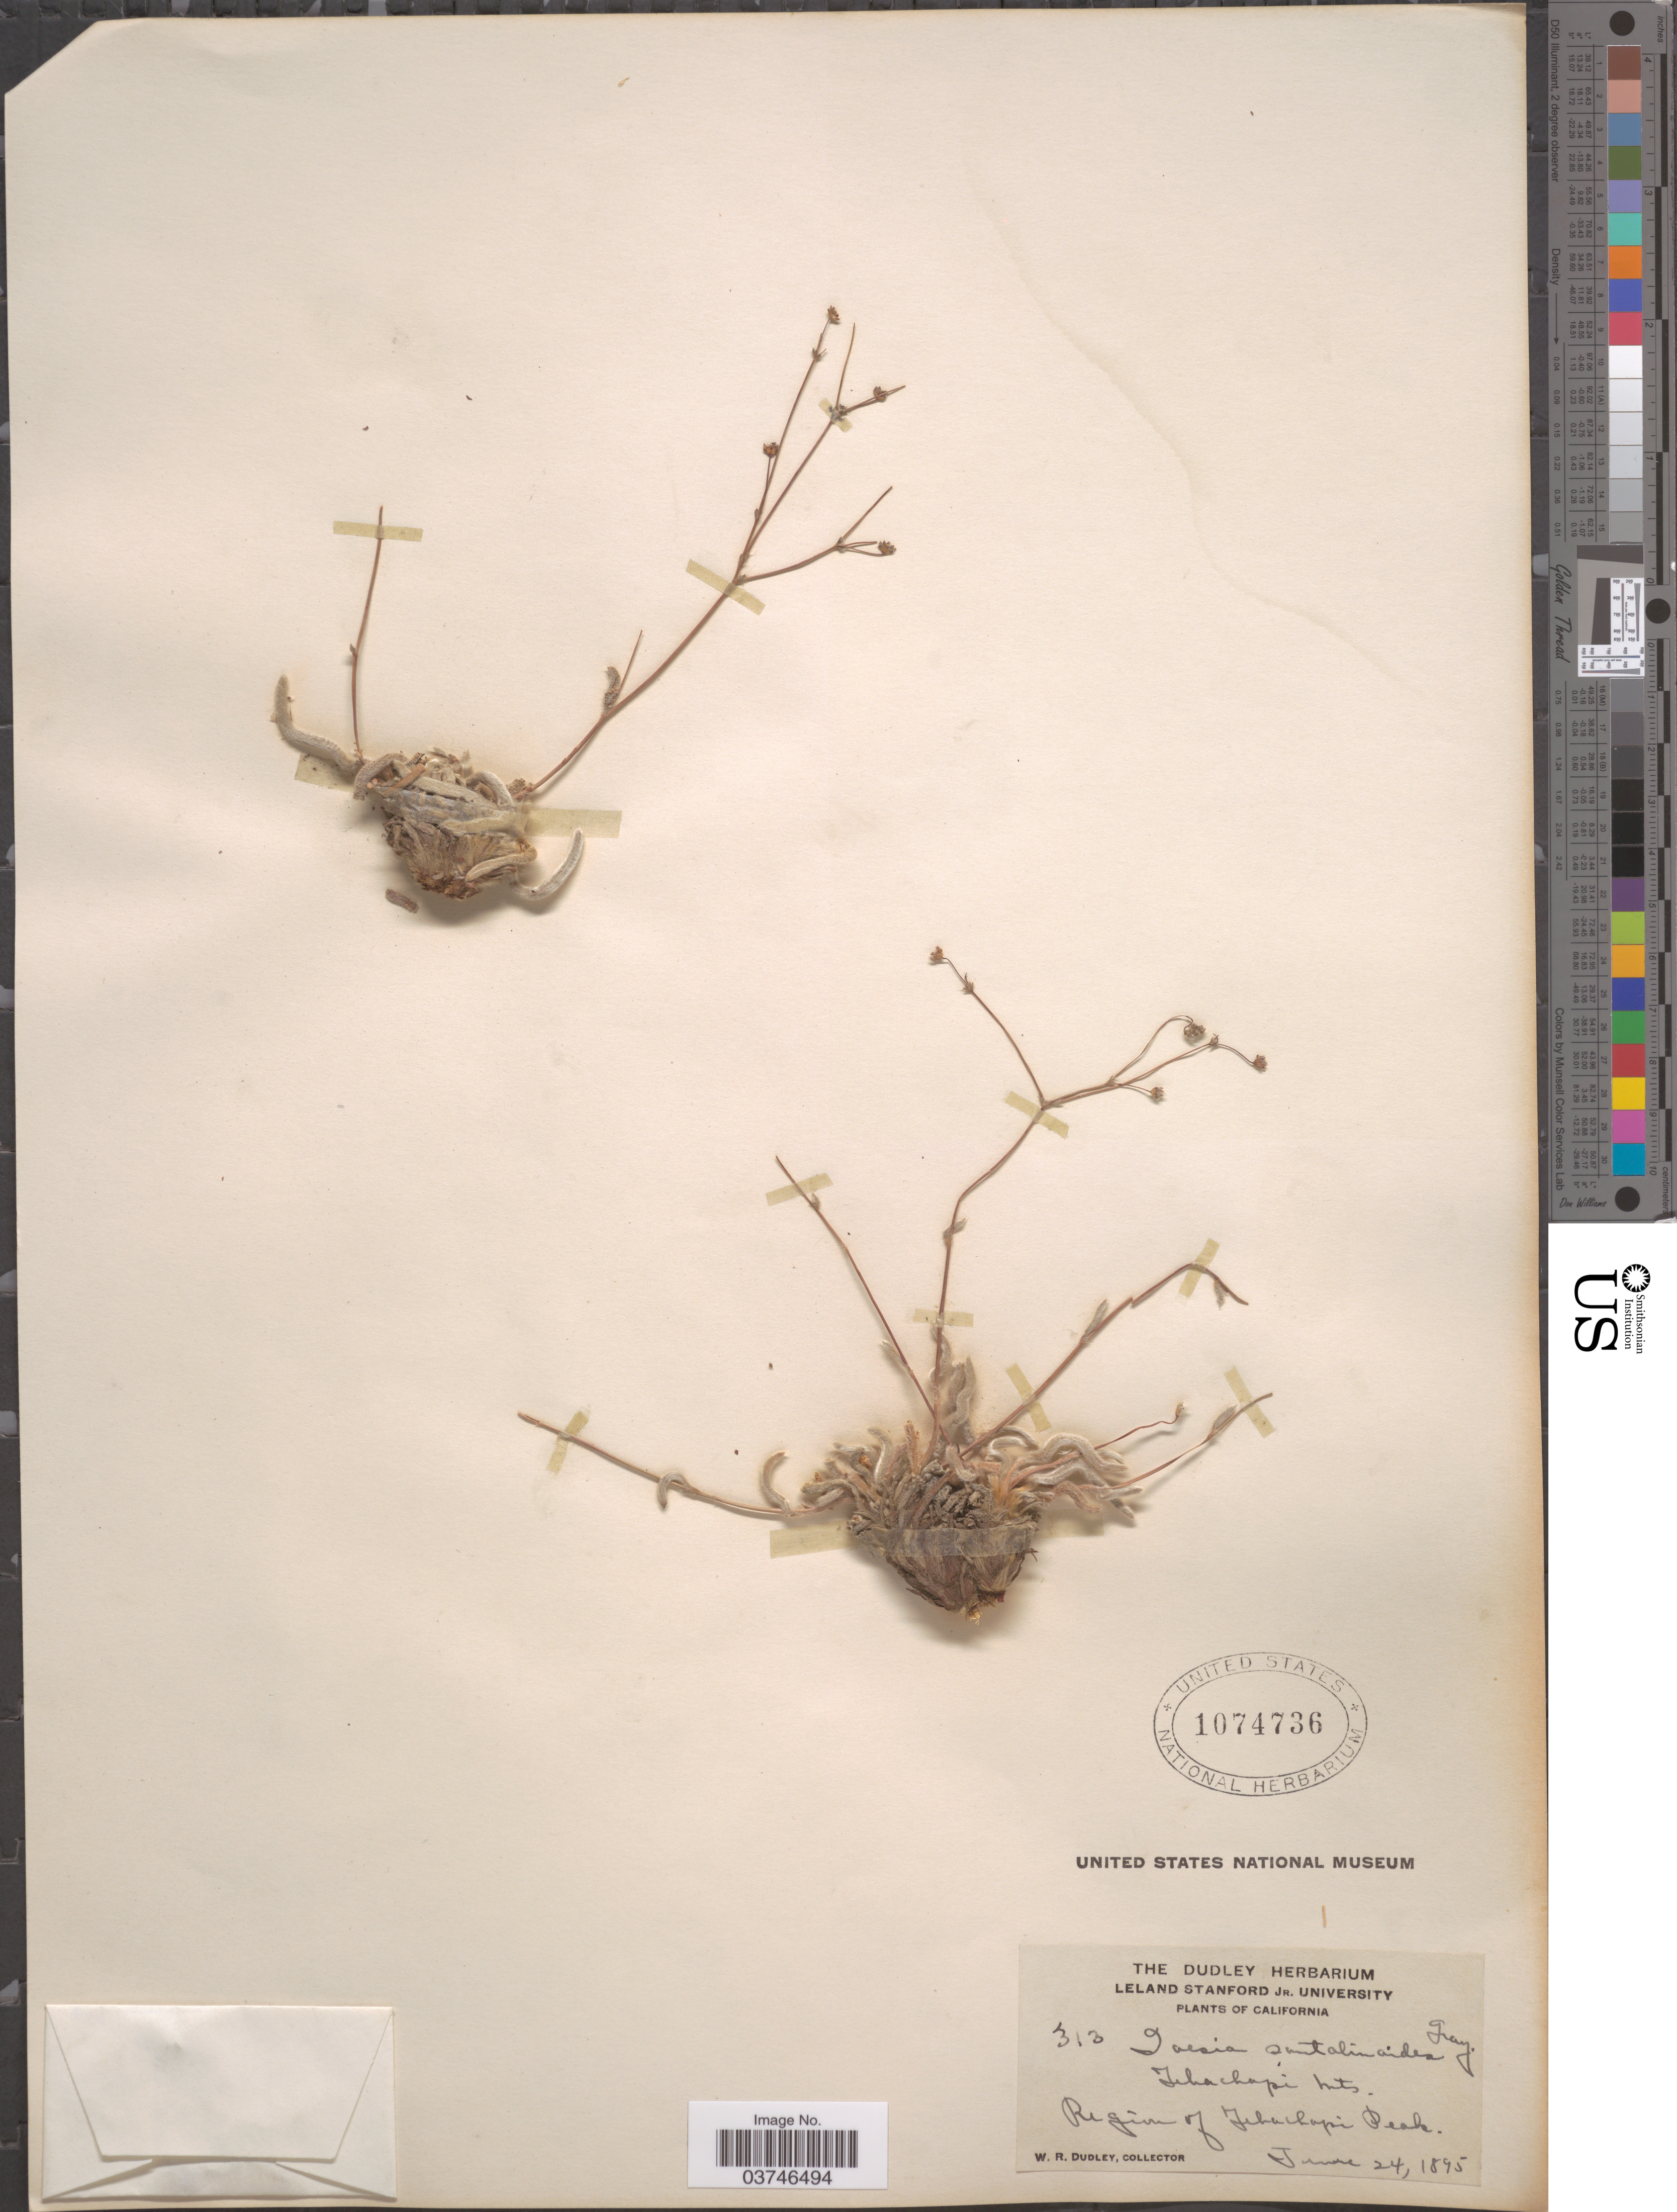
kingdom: Plantae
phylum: Tracheophyta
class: Magnoliopsida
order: Rosales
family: Rosaceae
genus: Potentilla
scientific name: Potentilla santalinoides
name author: (A. Gray) Greene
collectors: W. Dudley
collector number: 313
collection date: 1895-06-24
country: United States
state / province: California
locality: Tehachapi Mts. Region of Tehachapi Peak.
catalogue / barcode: US 1074736